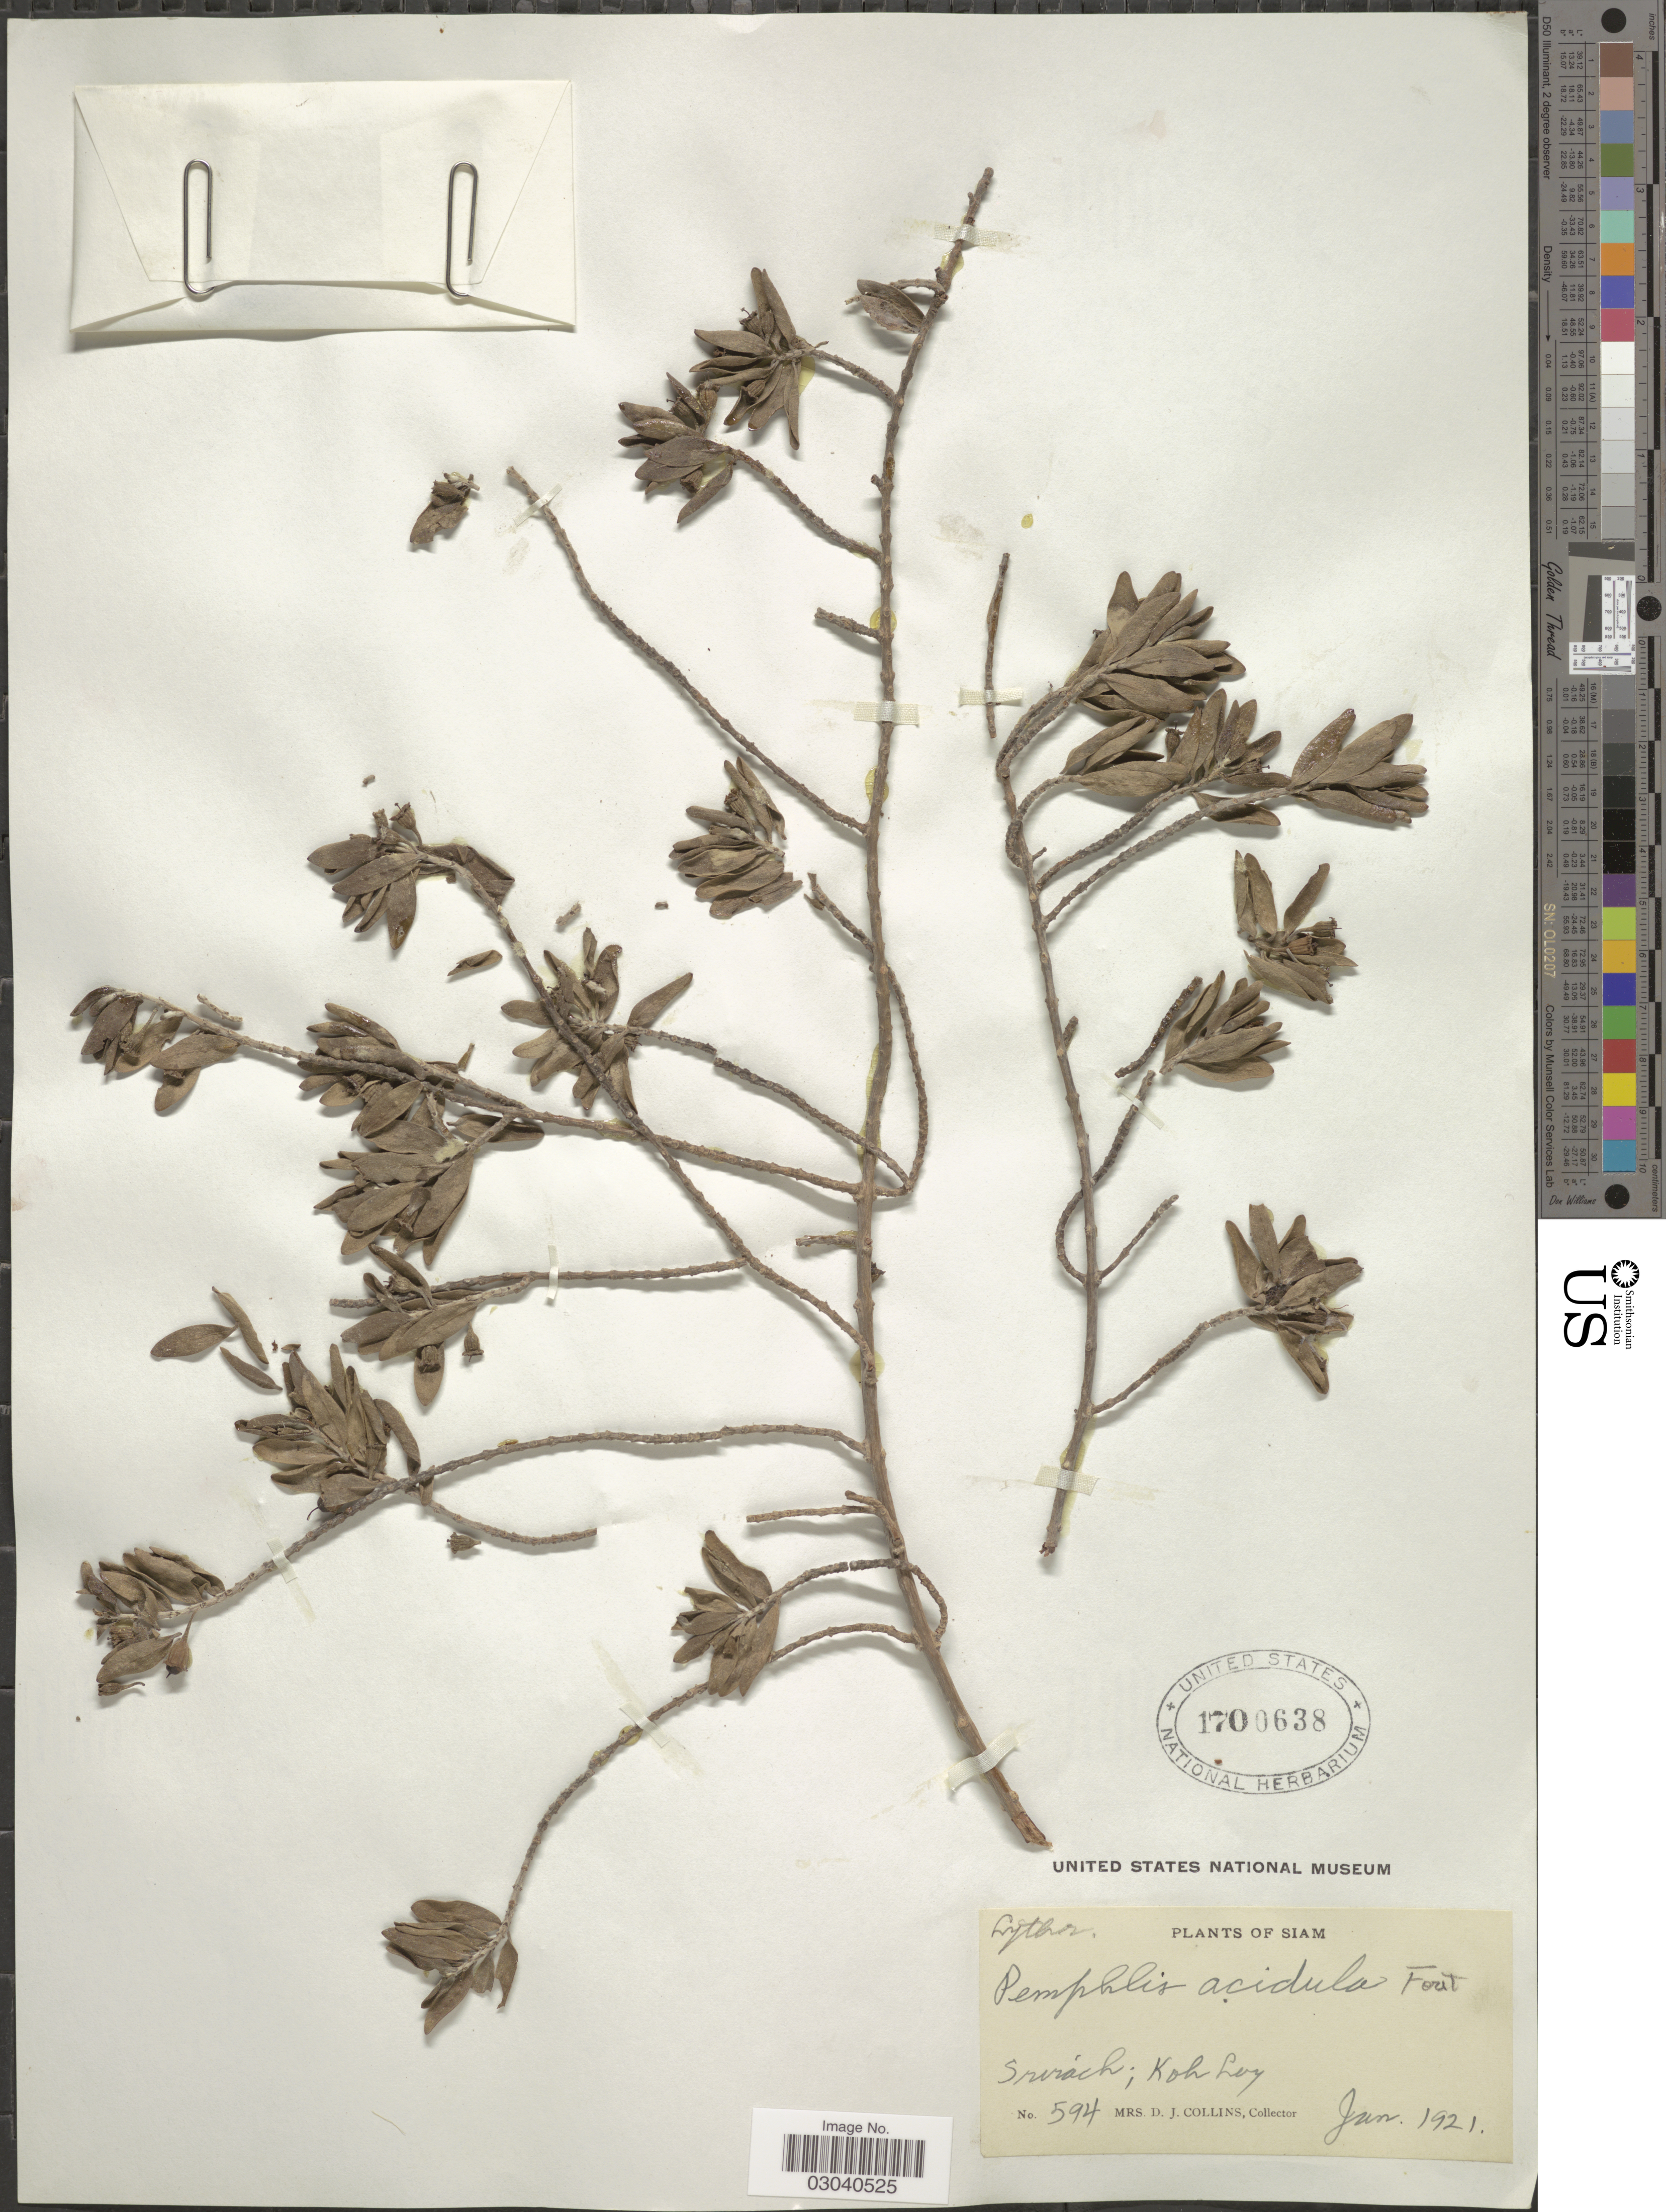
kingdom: Plantae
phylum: Tracheophyta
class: Magnoliopsida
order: Myrtales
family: Lythraceae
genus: Pemphis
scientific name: Pemphis acidula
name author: J.R. Forst. & G. Forst.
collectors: Mrs. D. J. Collins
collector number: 594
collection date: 1921-01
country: Thailand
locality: Siam. Srirách; Koh Loy.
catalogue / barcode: US 1700638